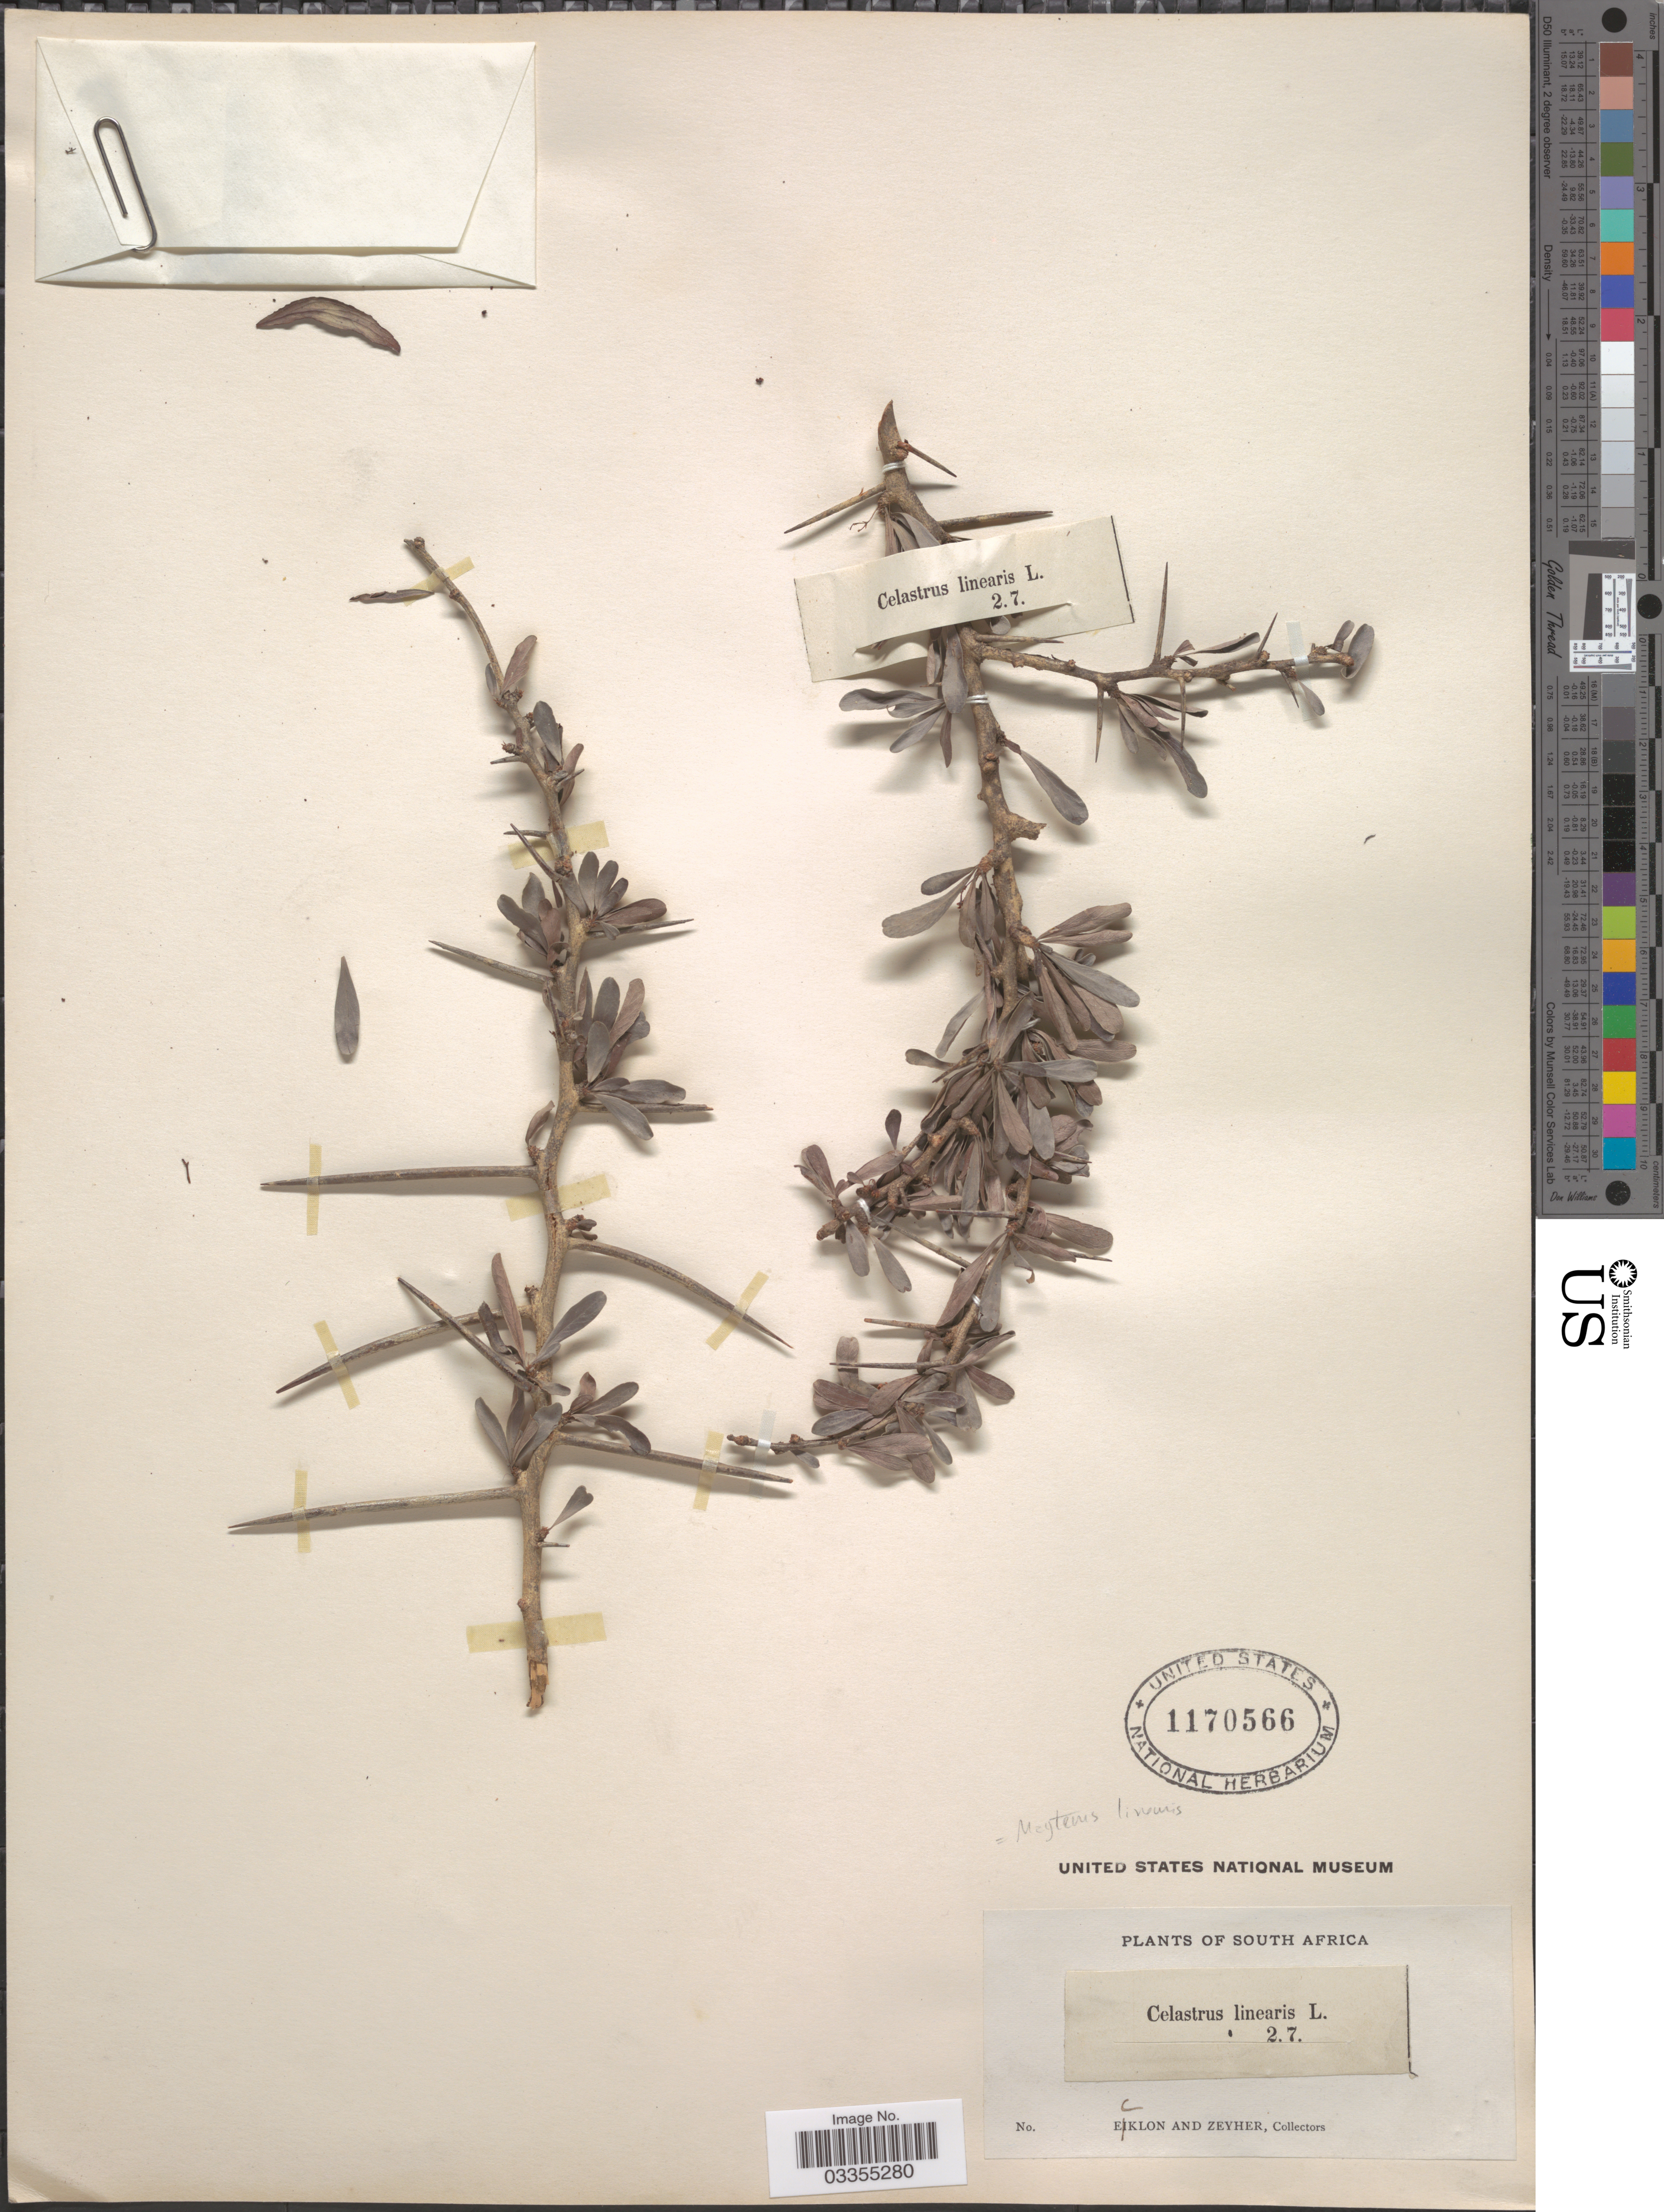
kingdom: Plantae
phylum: Tracheophyta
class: Magnoliopsida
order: Celastrales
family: Celastraceae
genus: Gymnosporia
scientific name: Gymnosporia linearis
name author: (L. f.) Loes.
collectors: -. Ecklon & -. Zeyher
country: South Africa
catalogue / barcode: US 1170566